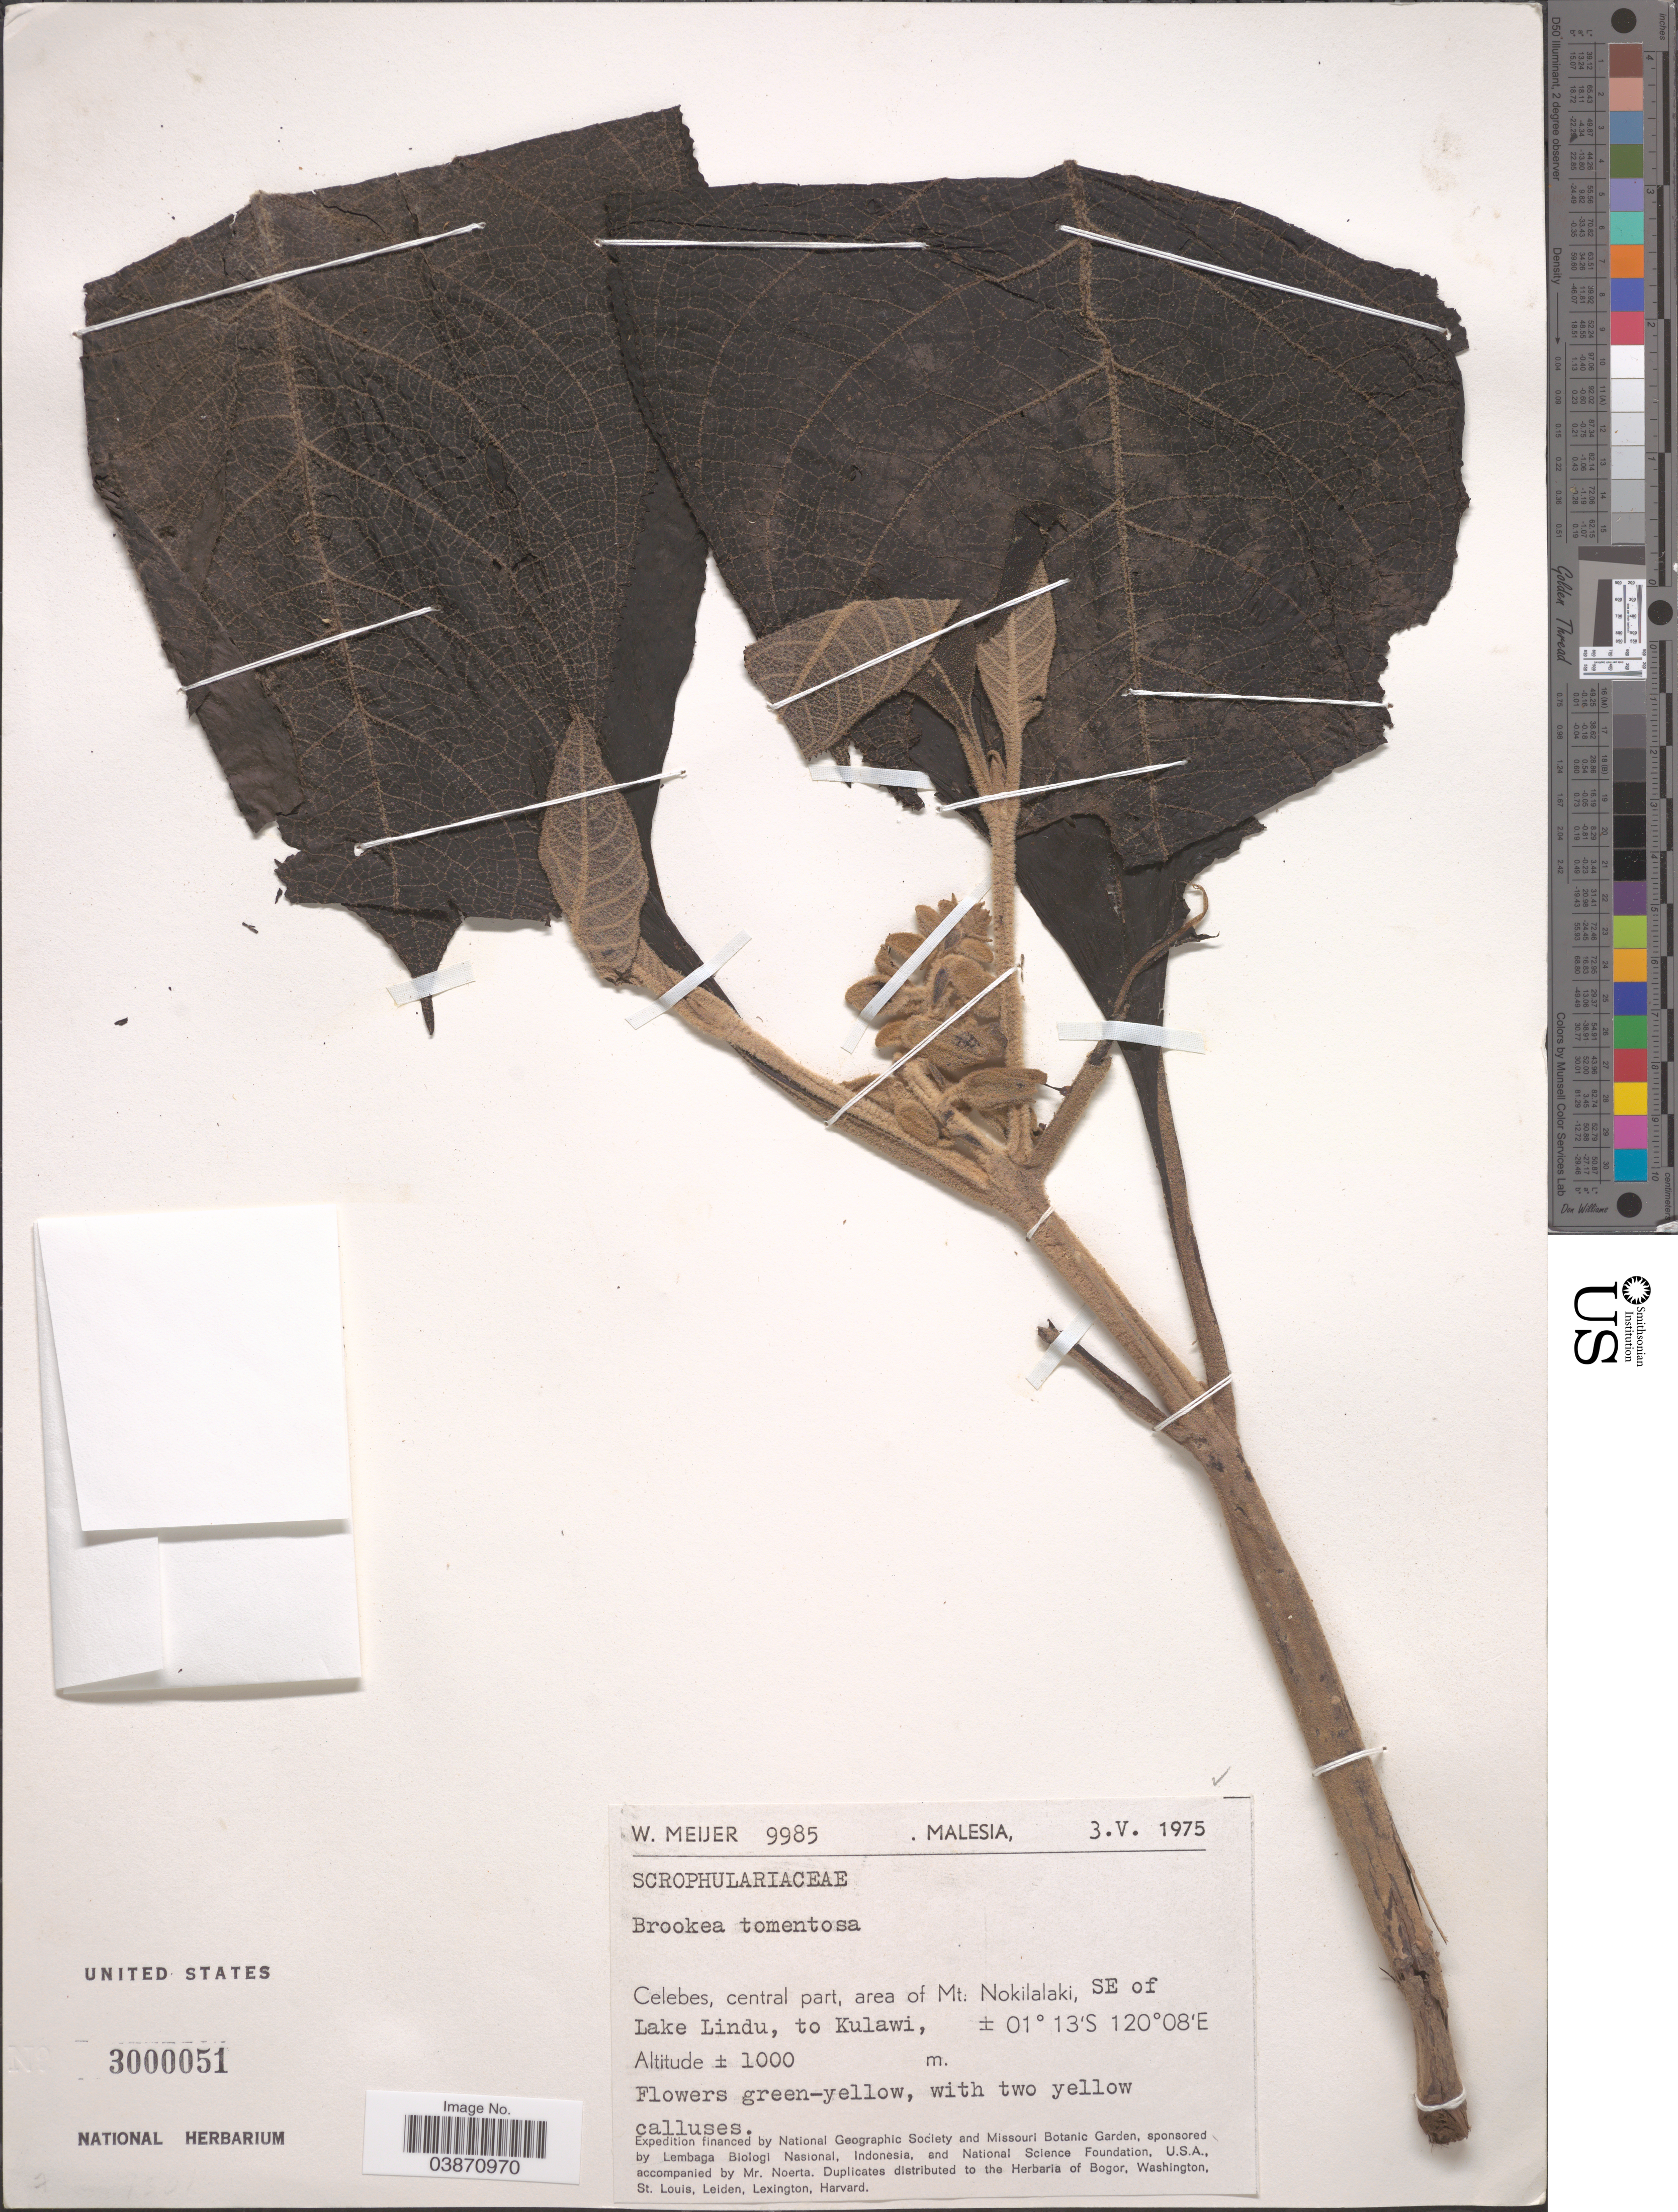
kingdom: Plantae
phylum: Tracheophyta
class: Magnoliopsida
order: Lamiales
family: Plantaginaceae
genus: Brookea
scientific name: Brookea tomentosa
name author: Baill.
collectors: W. Meijer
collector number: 9985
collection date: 1975-05-03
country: Malaysia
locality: Celebes, central part, area of Mt. Nokilalaki, SE of Lake Lindu, to Kulawi.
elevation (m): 1000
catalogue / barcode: US 3000051